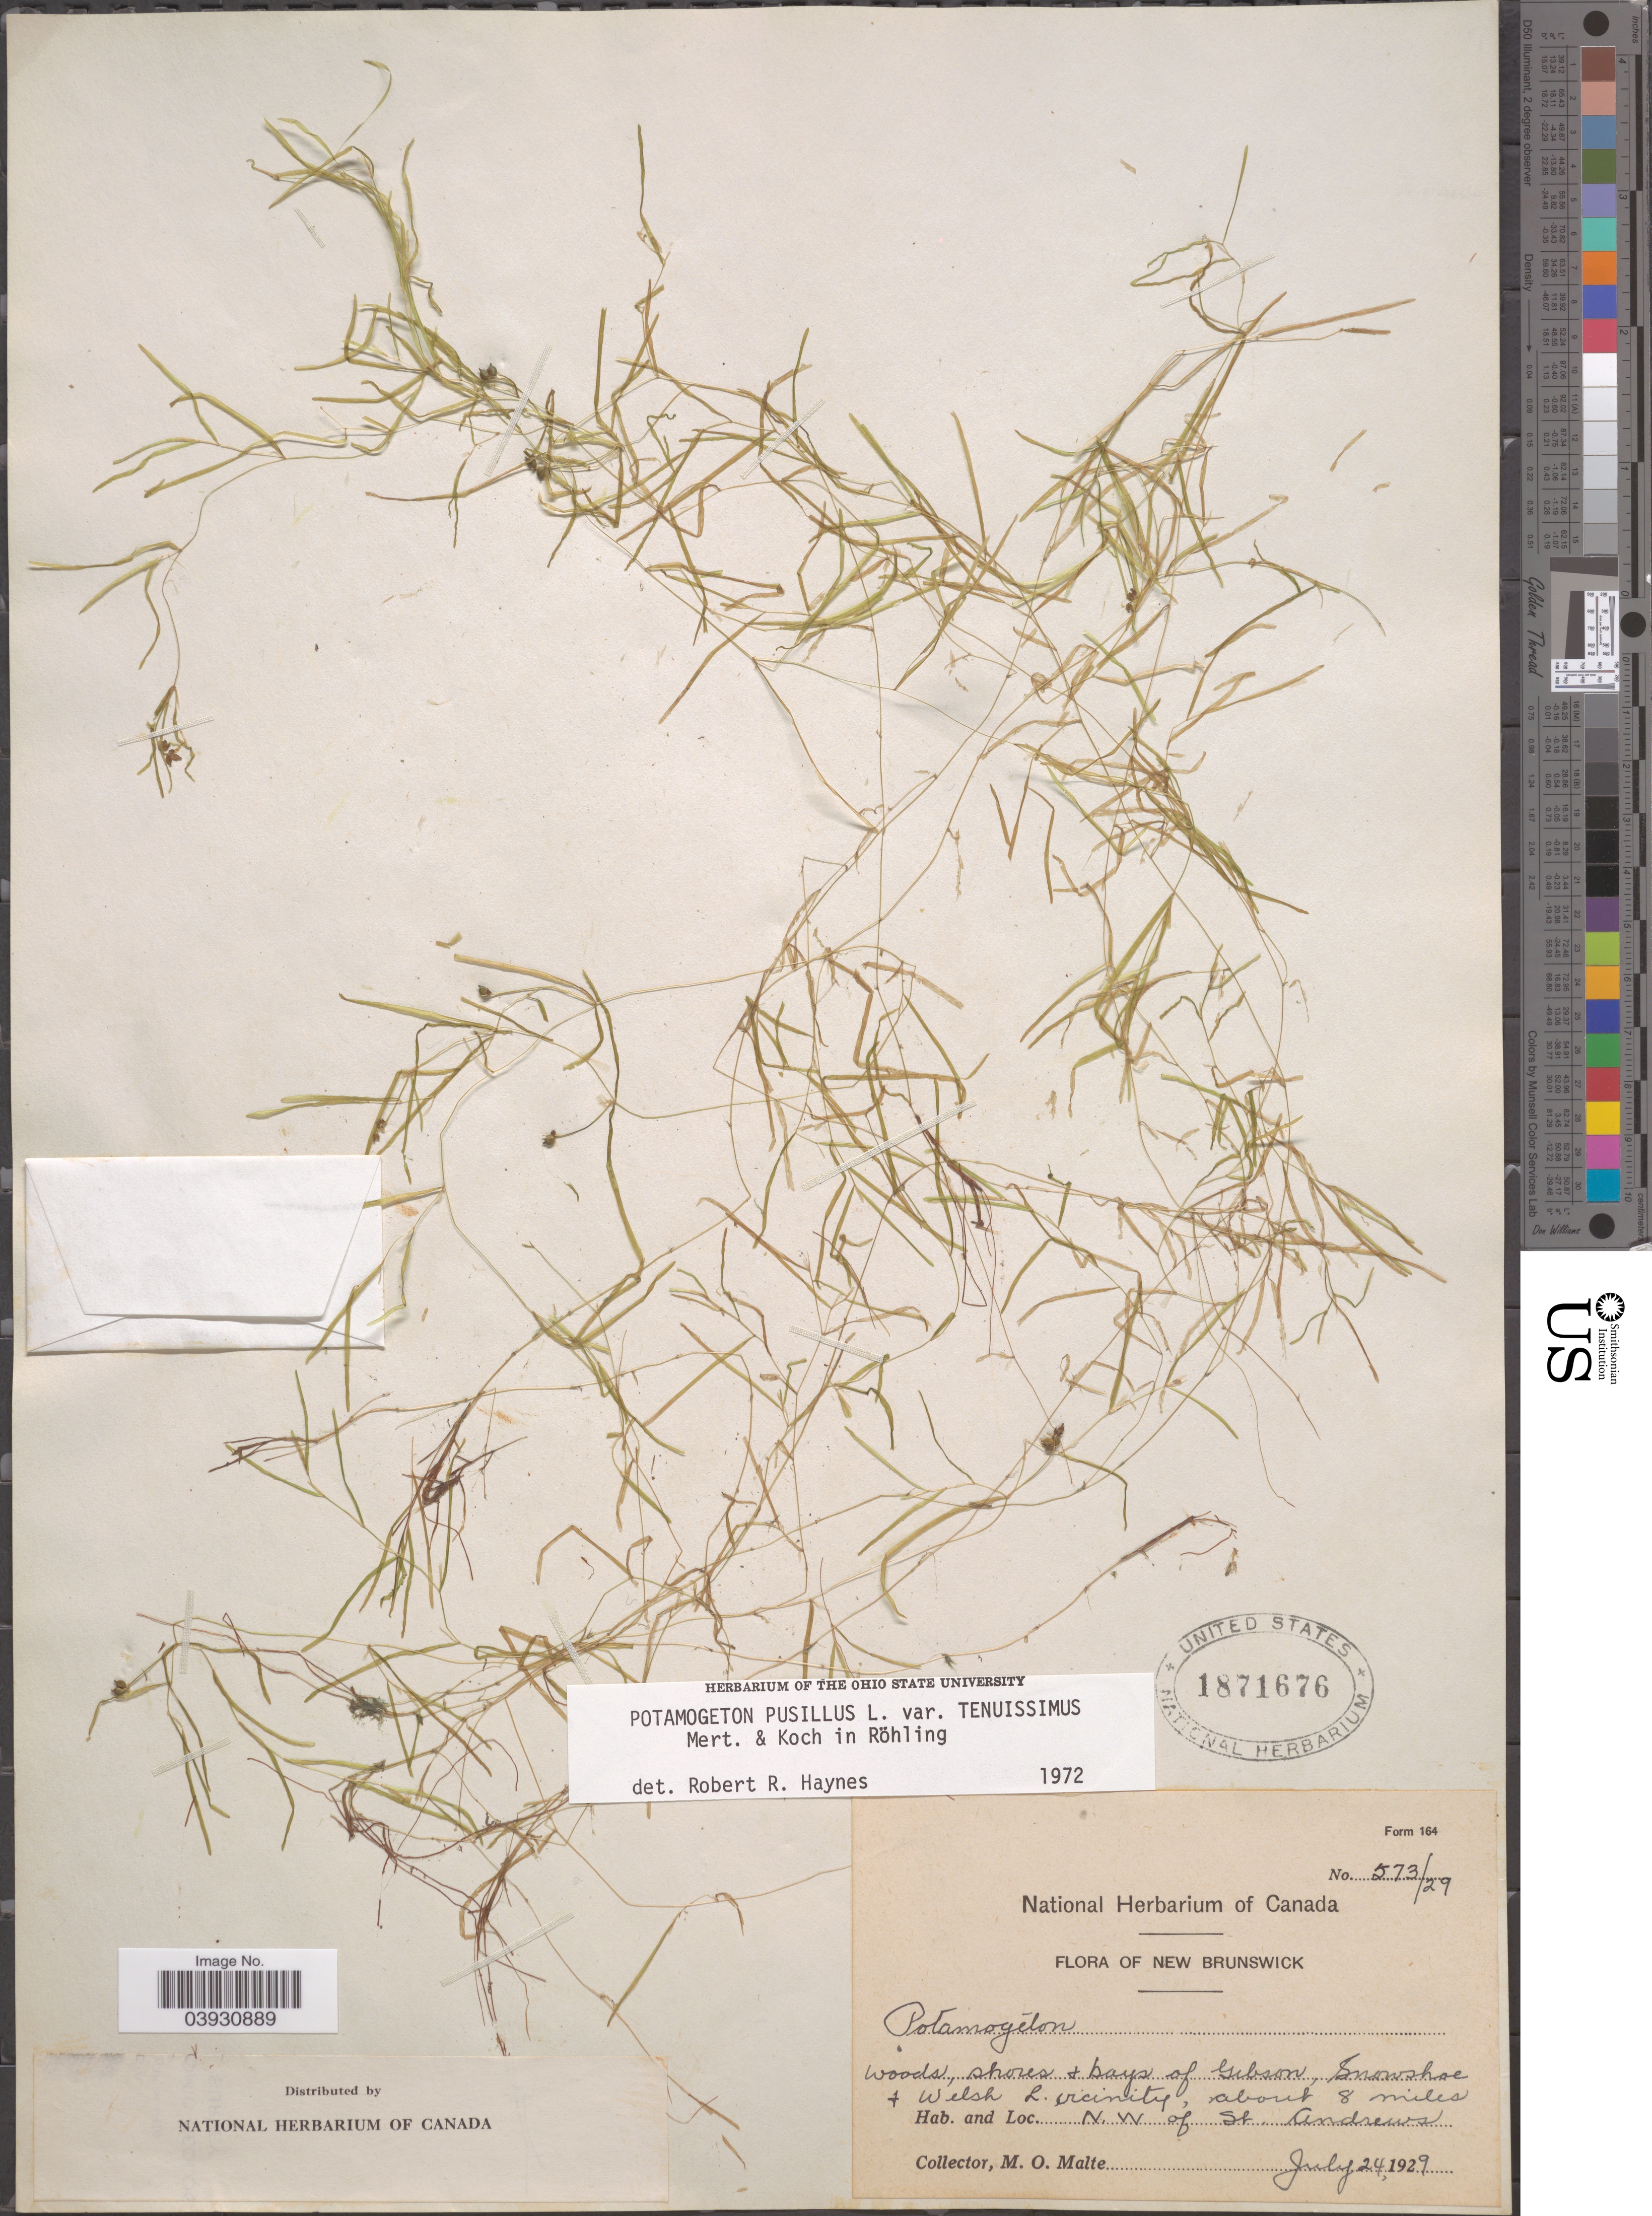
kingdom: Plantae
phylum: Tracheophyta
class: Liliopsida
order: Alismatales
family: Potamogetonaceae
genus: Potamogeton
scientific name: Potamogeton pusillus subsp. tenuissimus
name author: Mert. & W.D.J. Koch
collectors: M. O. Malte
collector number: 573/29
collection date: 1929-07-24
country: Canada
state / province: New Brunswick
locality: Bays of Gibson, Snowshoe + Welsh L. vicinity, about 8 miles N. W of St. Andrews.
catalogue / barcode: US 1871676